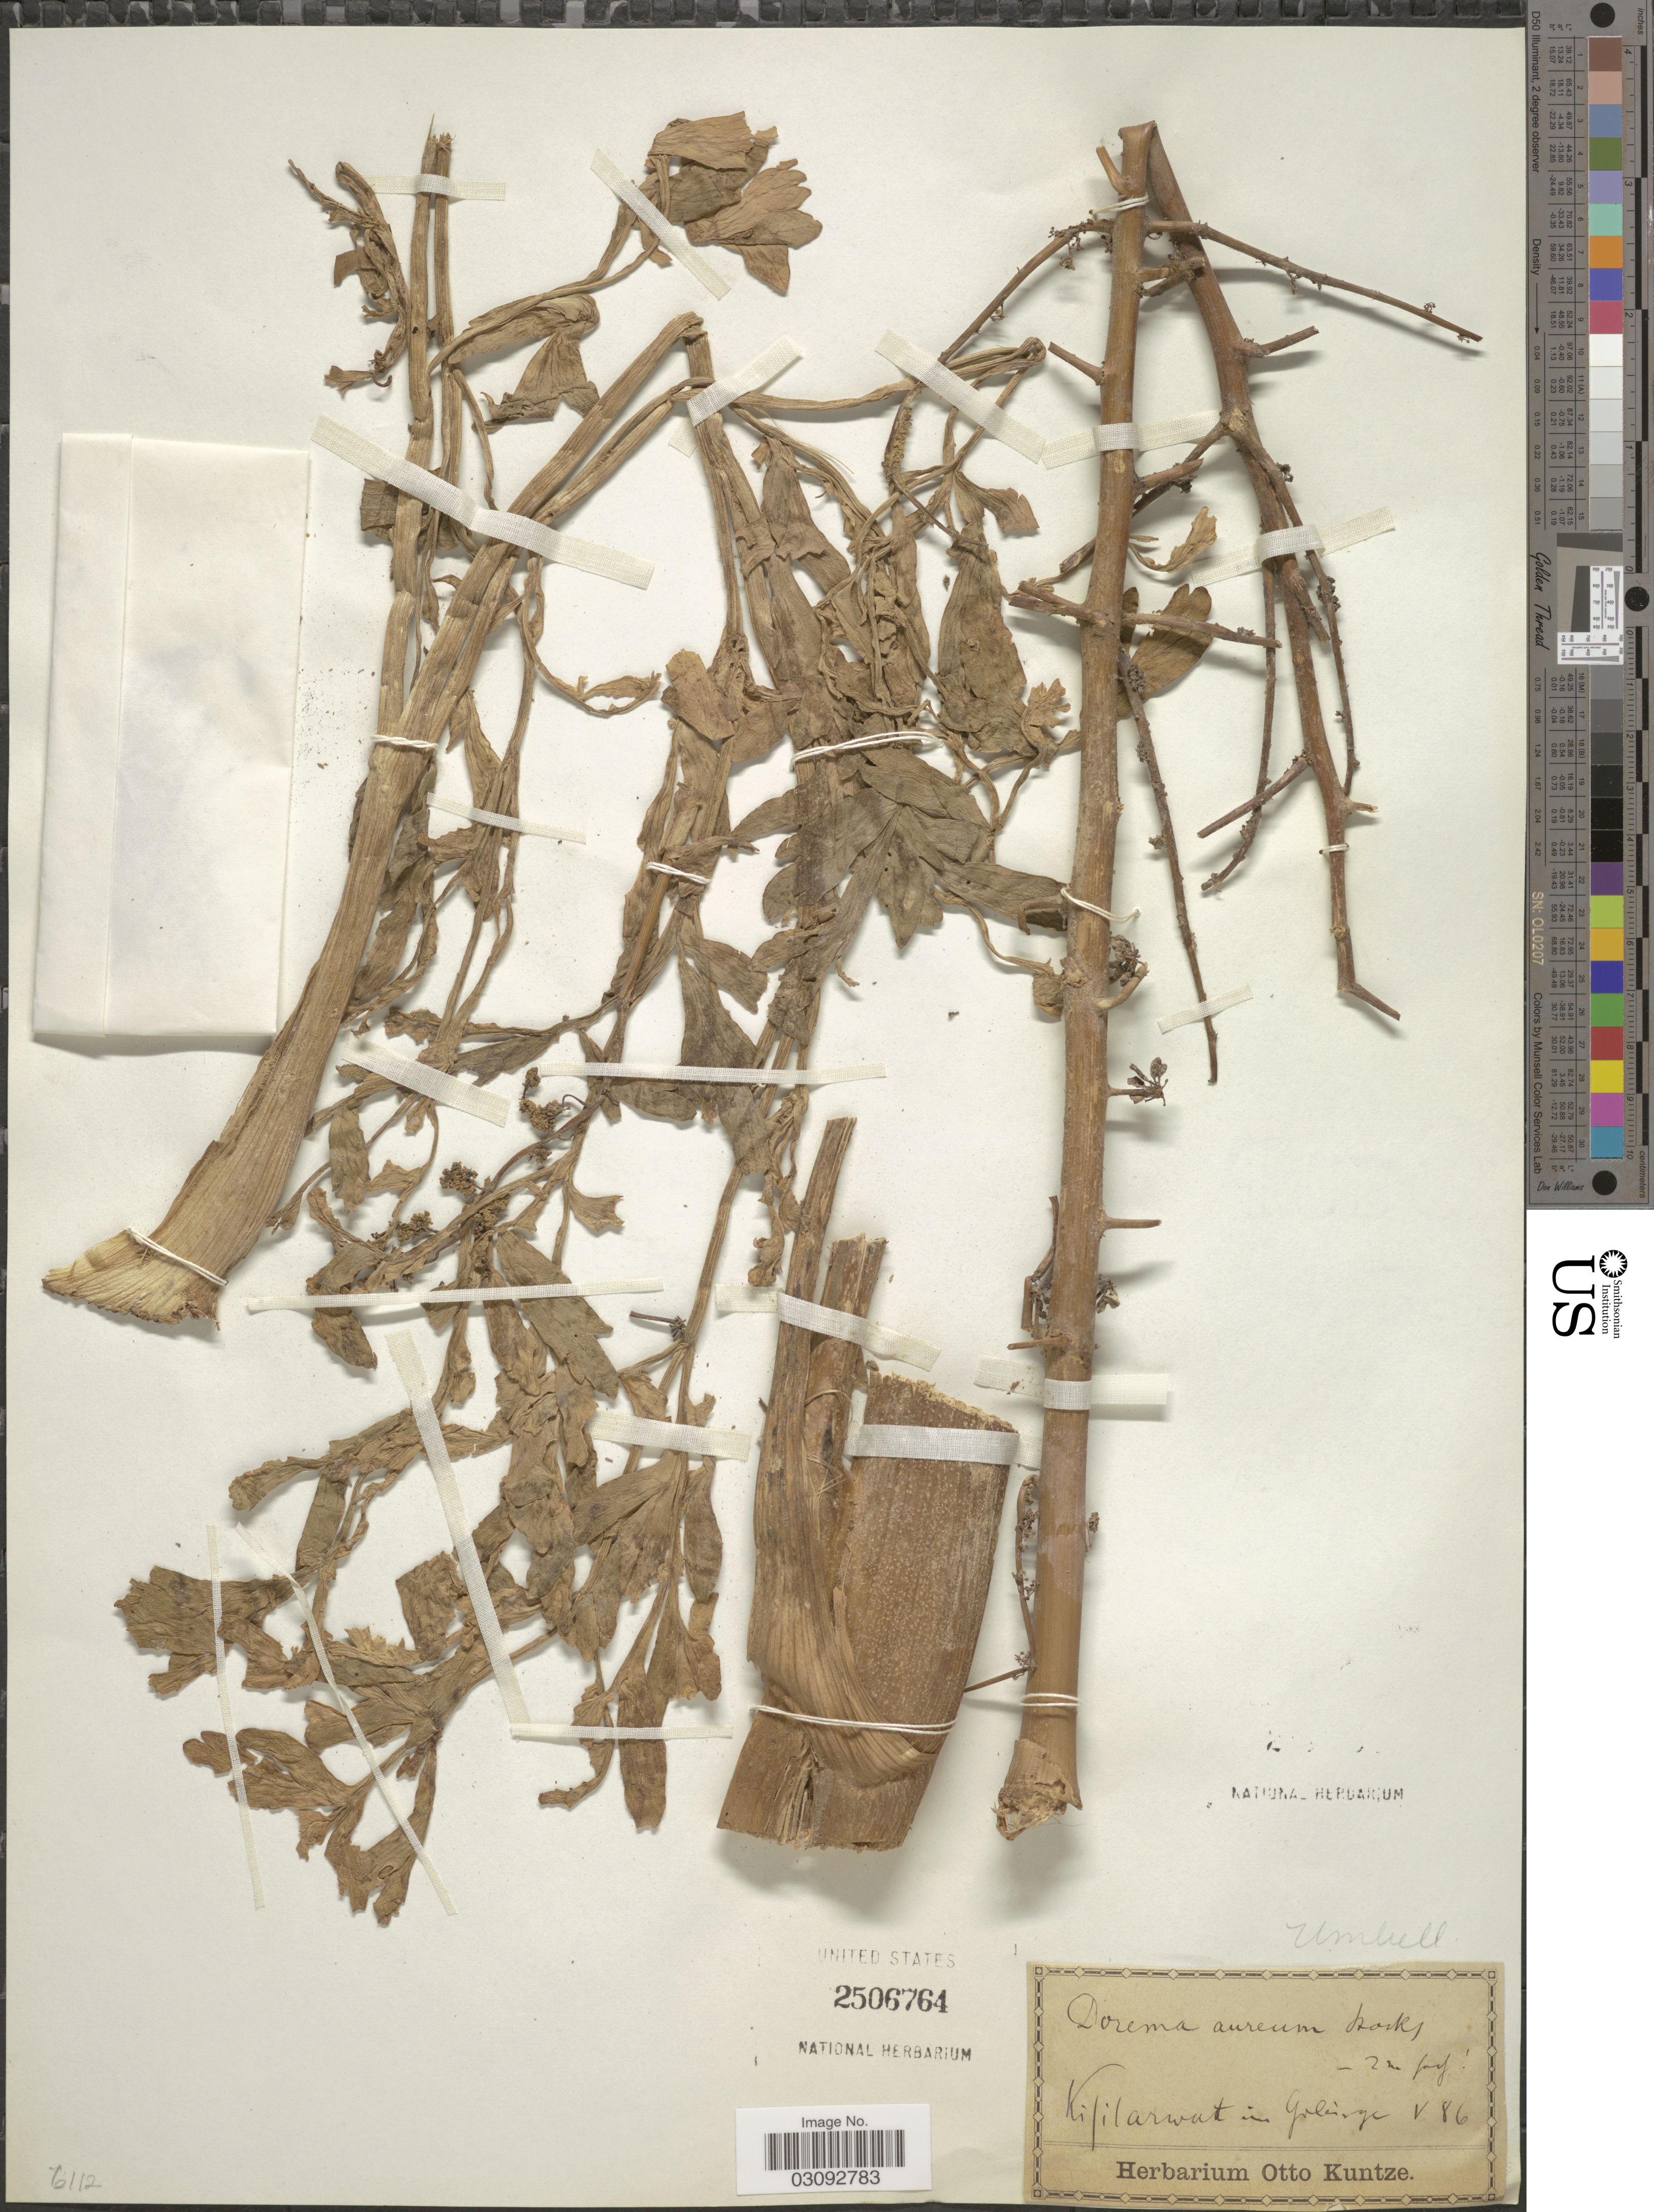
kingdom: Plantae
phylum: Tracheophyta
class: Magnoliopsida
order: Apiales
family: Apiaceae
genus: Dorema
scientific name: Dorema aureum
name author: Stocks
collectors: ex herb. Otto Kuntze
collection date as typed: Transcribed d/m/y: /5/86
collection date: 1886-05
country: Turkmenistan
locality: Kisil Arwat in Golinge [interpreted].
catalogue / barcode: US 2506764